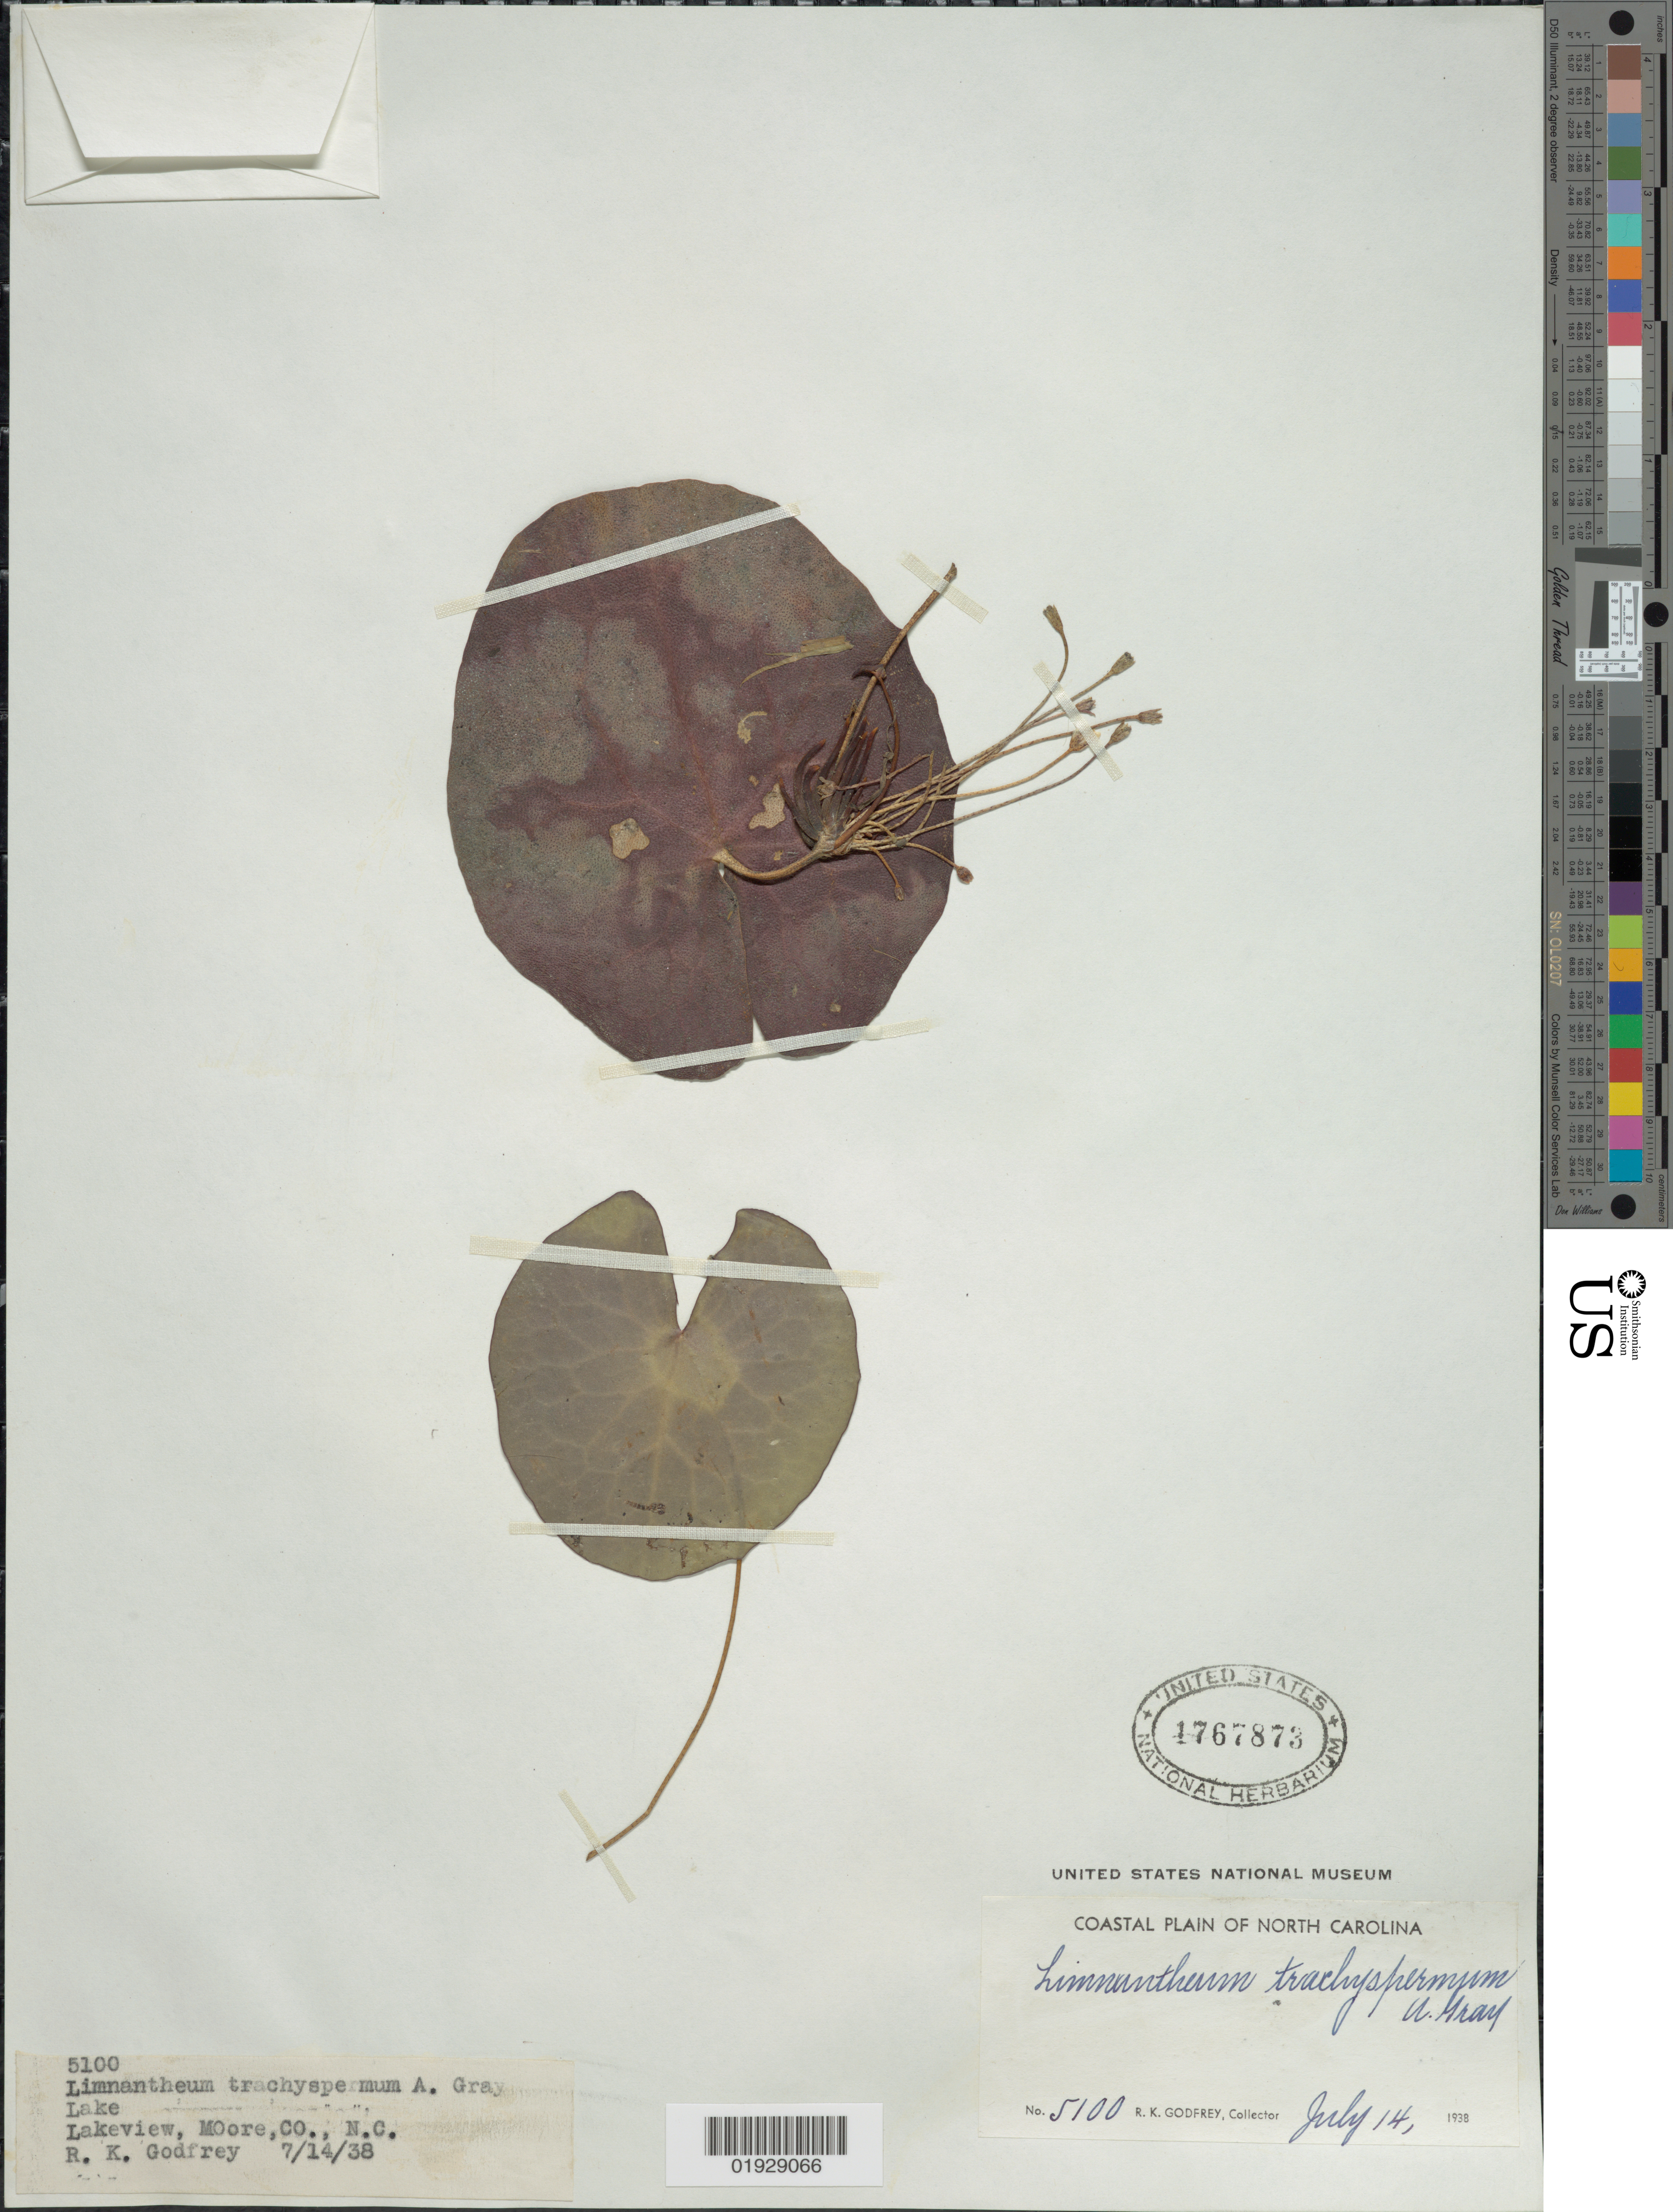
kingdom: Plantae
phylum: Tracheophyta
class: Magnoliopsida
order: Asterales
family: Menyanthaceae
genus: Nymphoides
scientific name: Nymphoides aquatica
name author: (J.F. Gmel.) Kuntze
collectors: R. K. Godfrey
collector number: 5100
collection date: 1938-07-14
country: United States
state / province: North Carolina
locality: Coastal Plain of North Carolina, Lakeview, Moore Co., N.C.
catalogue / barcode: US 1767873